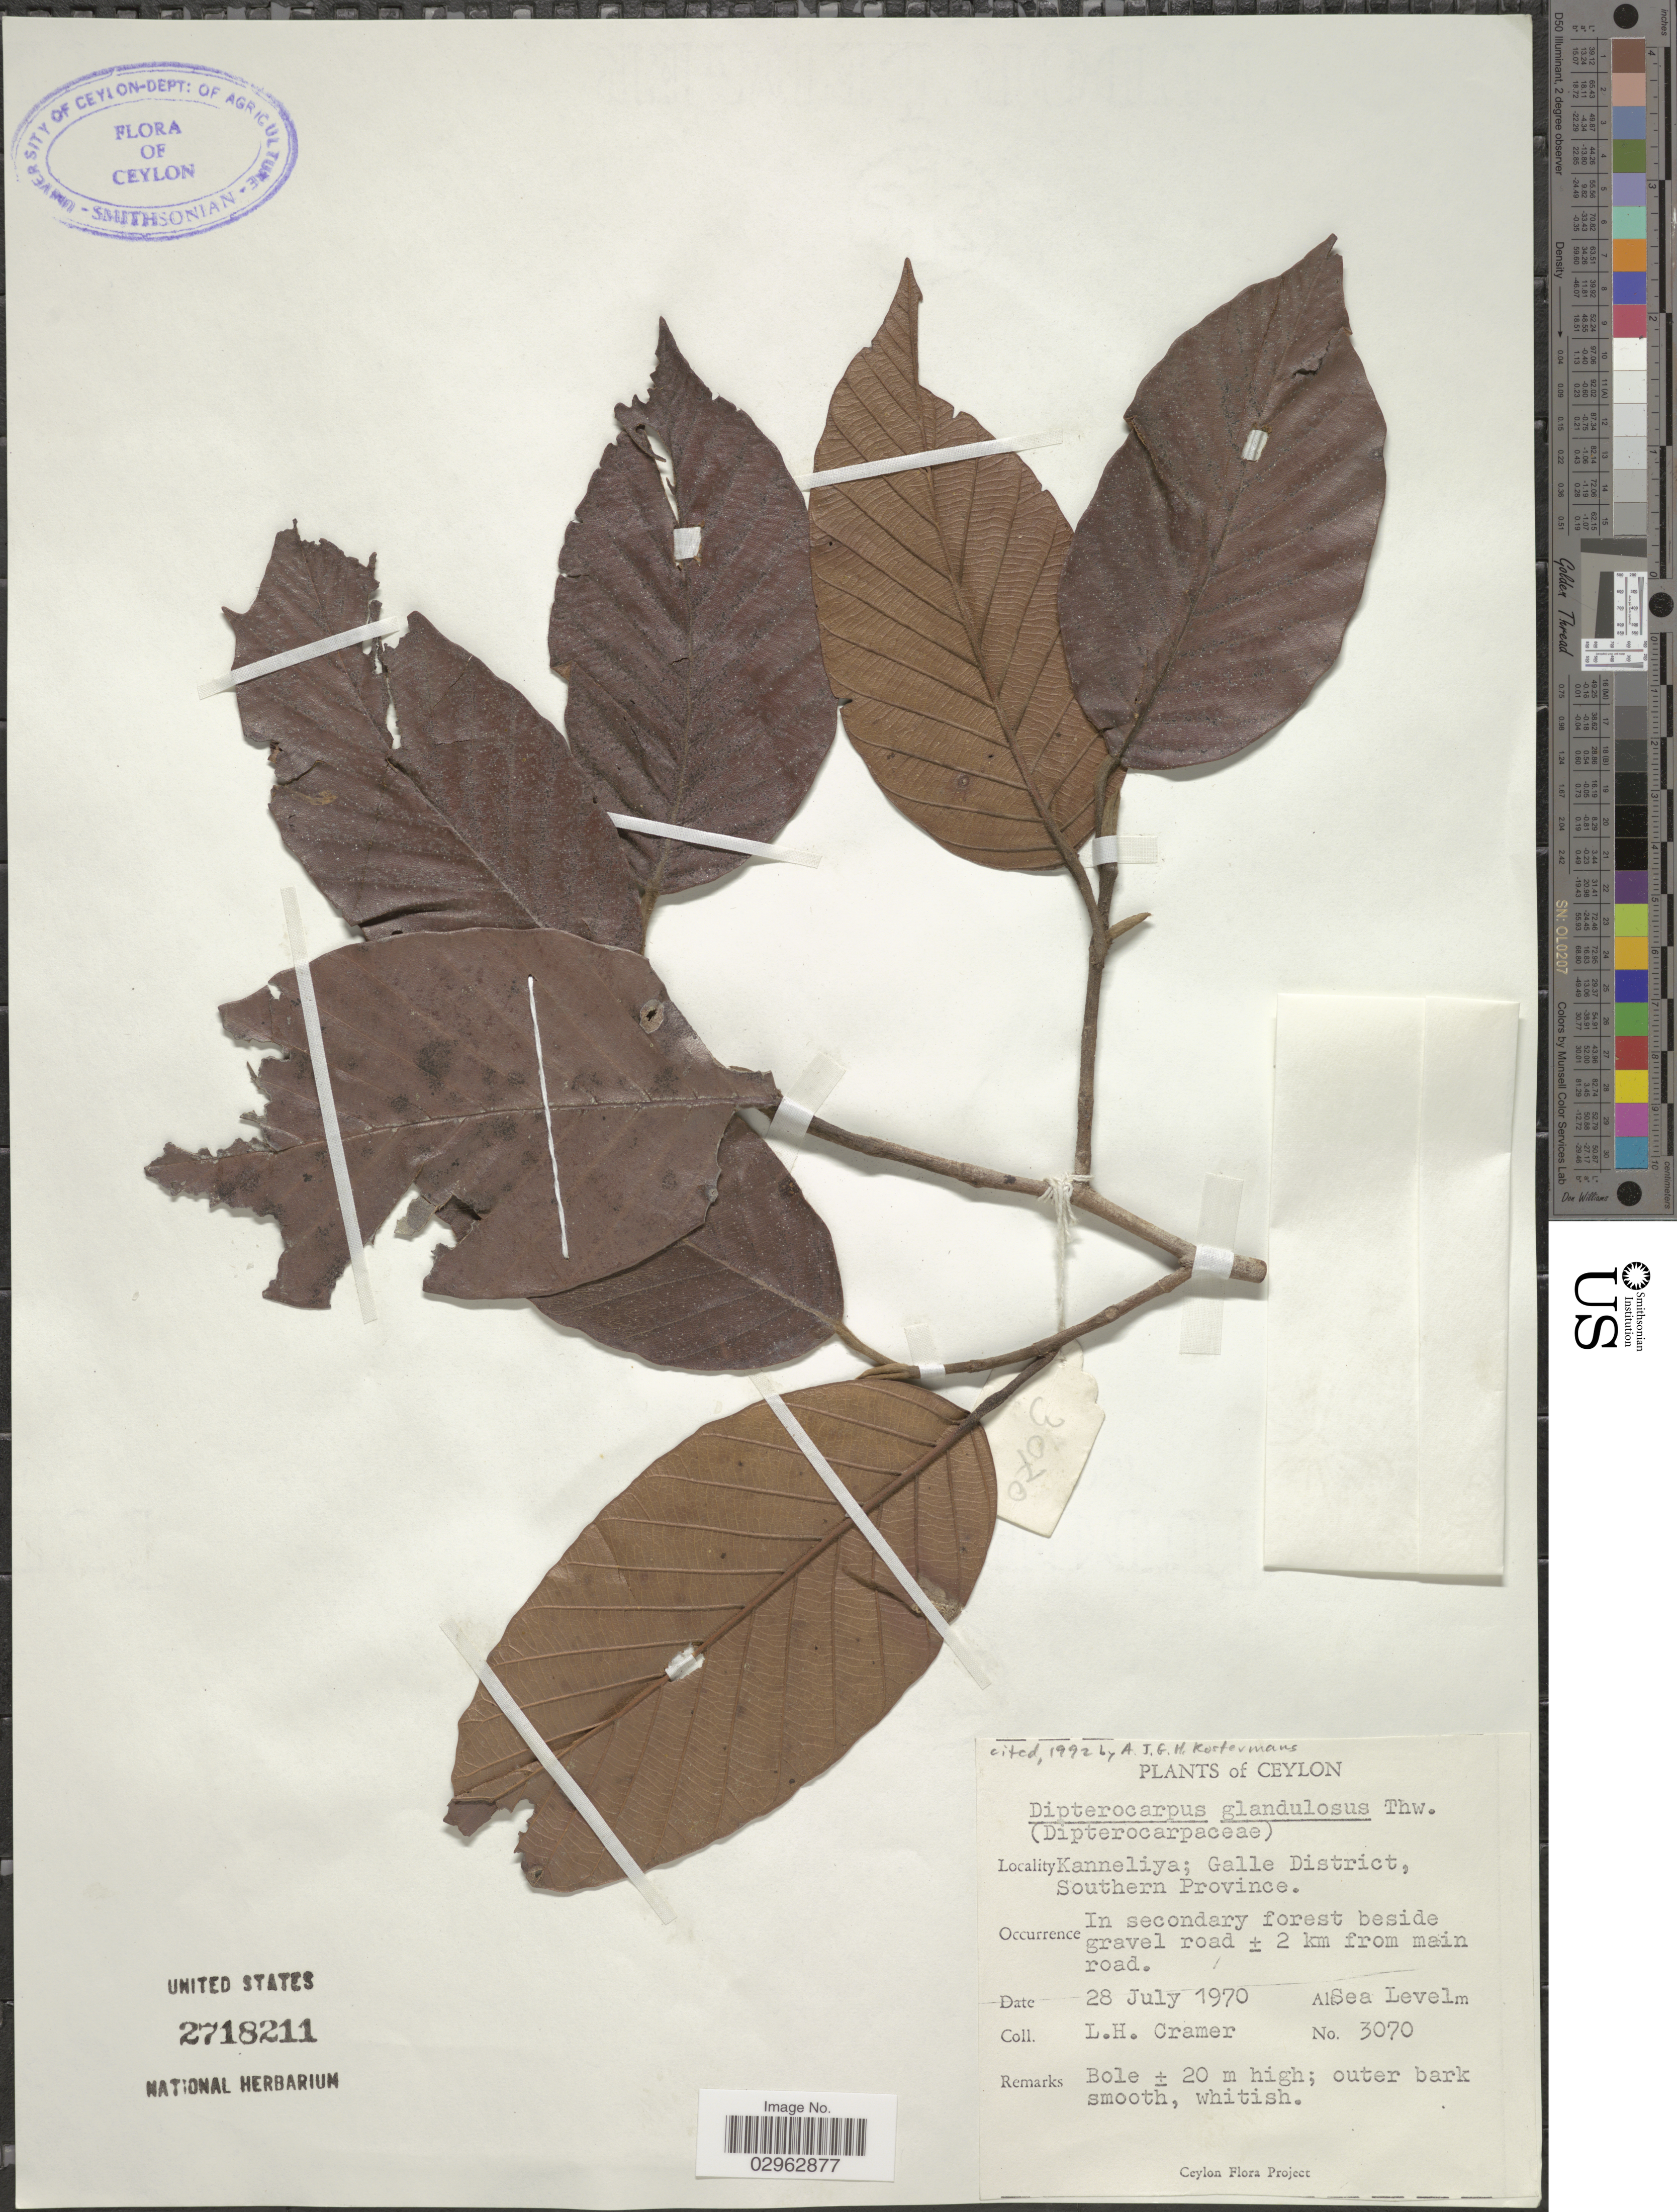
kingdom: Plantae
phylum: Tracheophyta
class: Magnoliopsida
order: Malvales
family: Dipterocarpaceae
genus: Dipterocarpus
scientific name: Dipterocarpus glandulosus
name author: Thwaites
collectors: L. H. Cramer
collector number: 3070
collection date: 1970-07-28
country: Sri Lanka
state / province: Southern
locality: Ceylon. Kanneliya; Galle District. Beside gravel road ± 2 km from main road.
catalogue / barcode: US 2718211